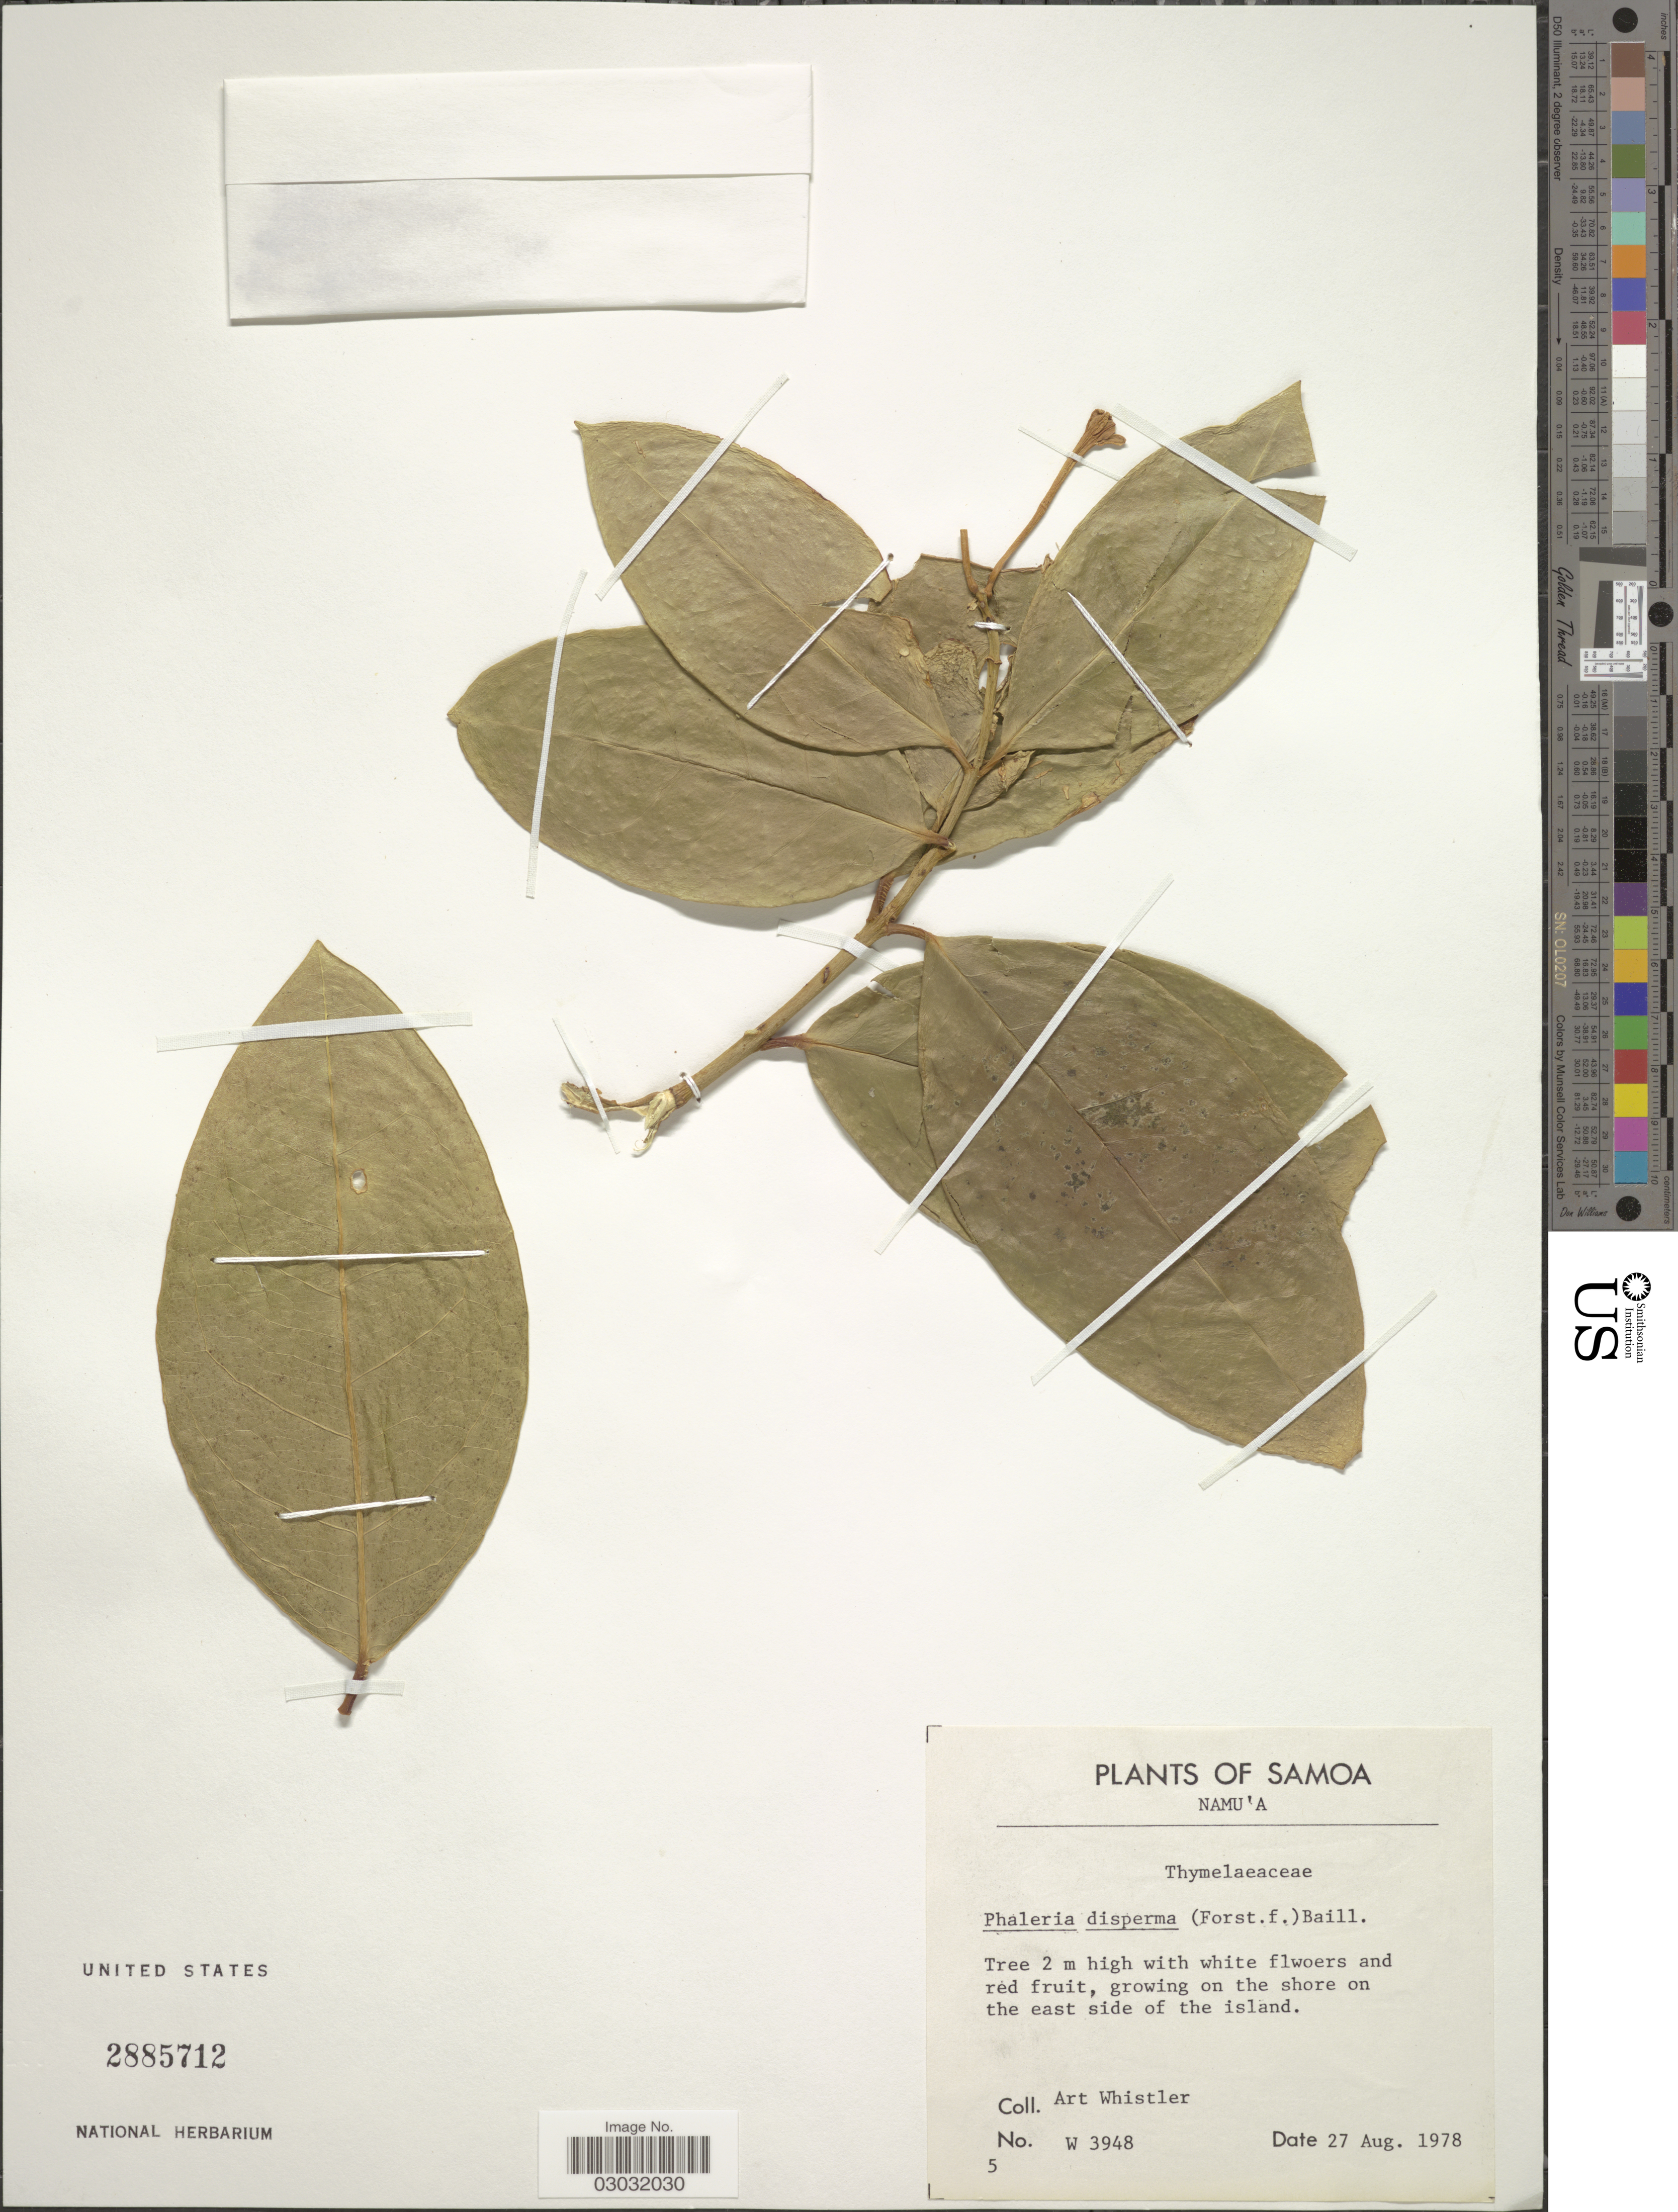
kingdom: Plantae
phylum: Tracheophyta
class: Magnoliopsida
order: Malvales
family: Thymelaeaceae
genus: Phaleria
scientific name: Phaleria disperma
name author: (G. Forst.) Baill.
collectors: A. Whistler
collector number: W3948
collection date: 1978-08-27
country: Samoa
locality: Samoa, Namu'a.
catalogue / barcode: US 2885712